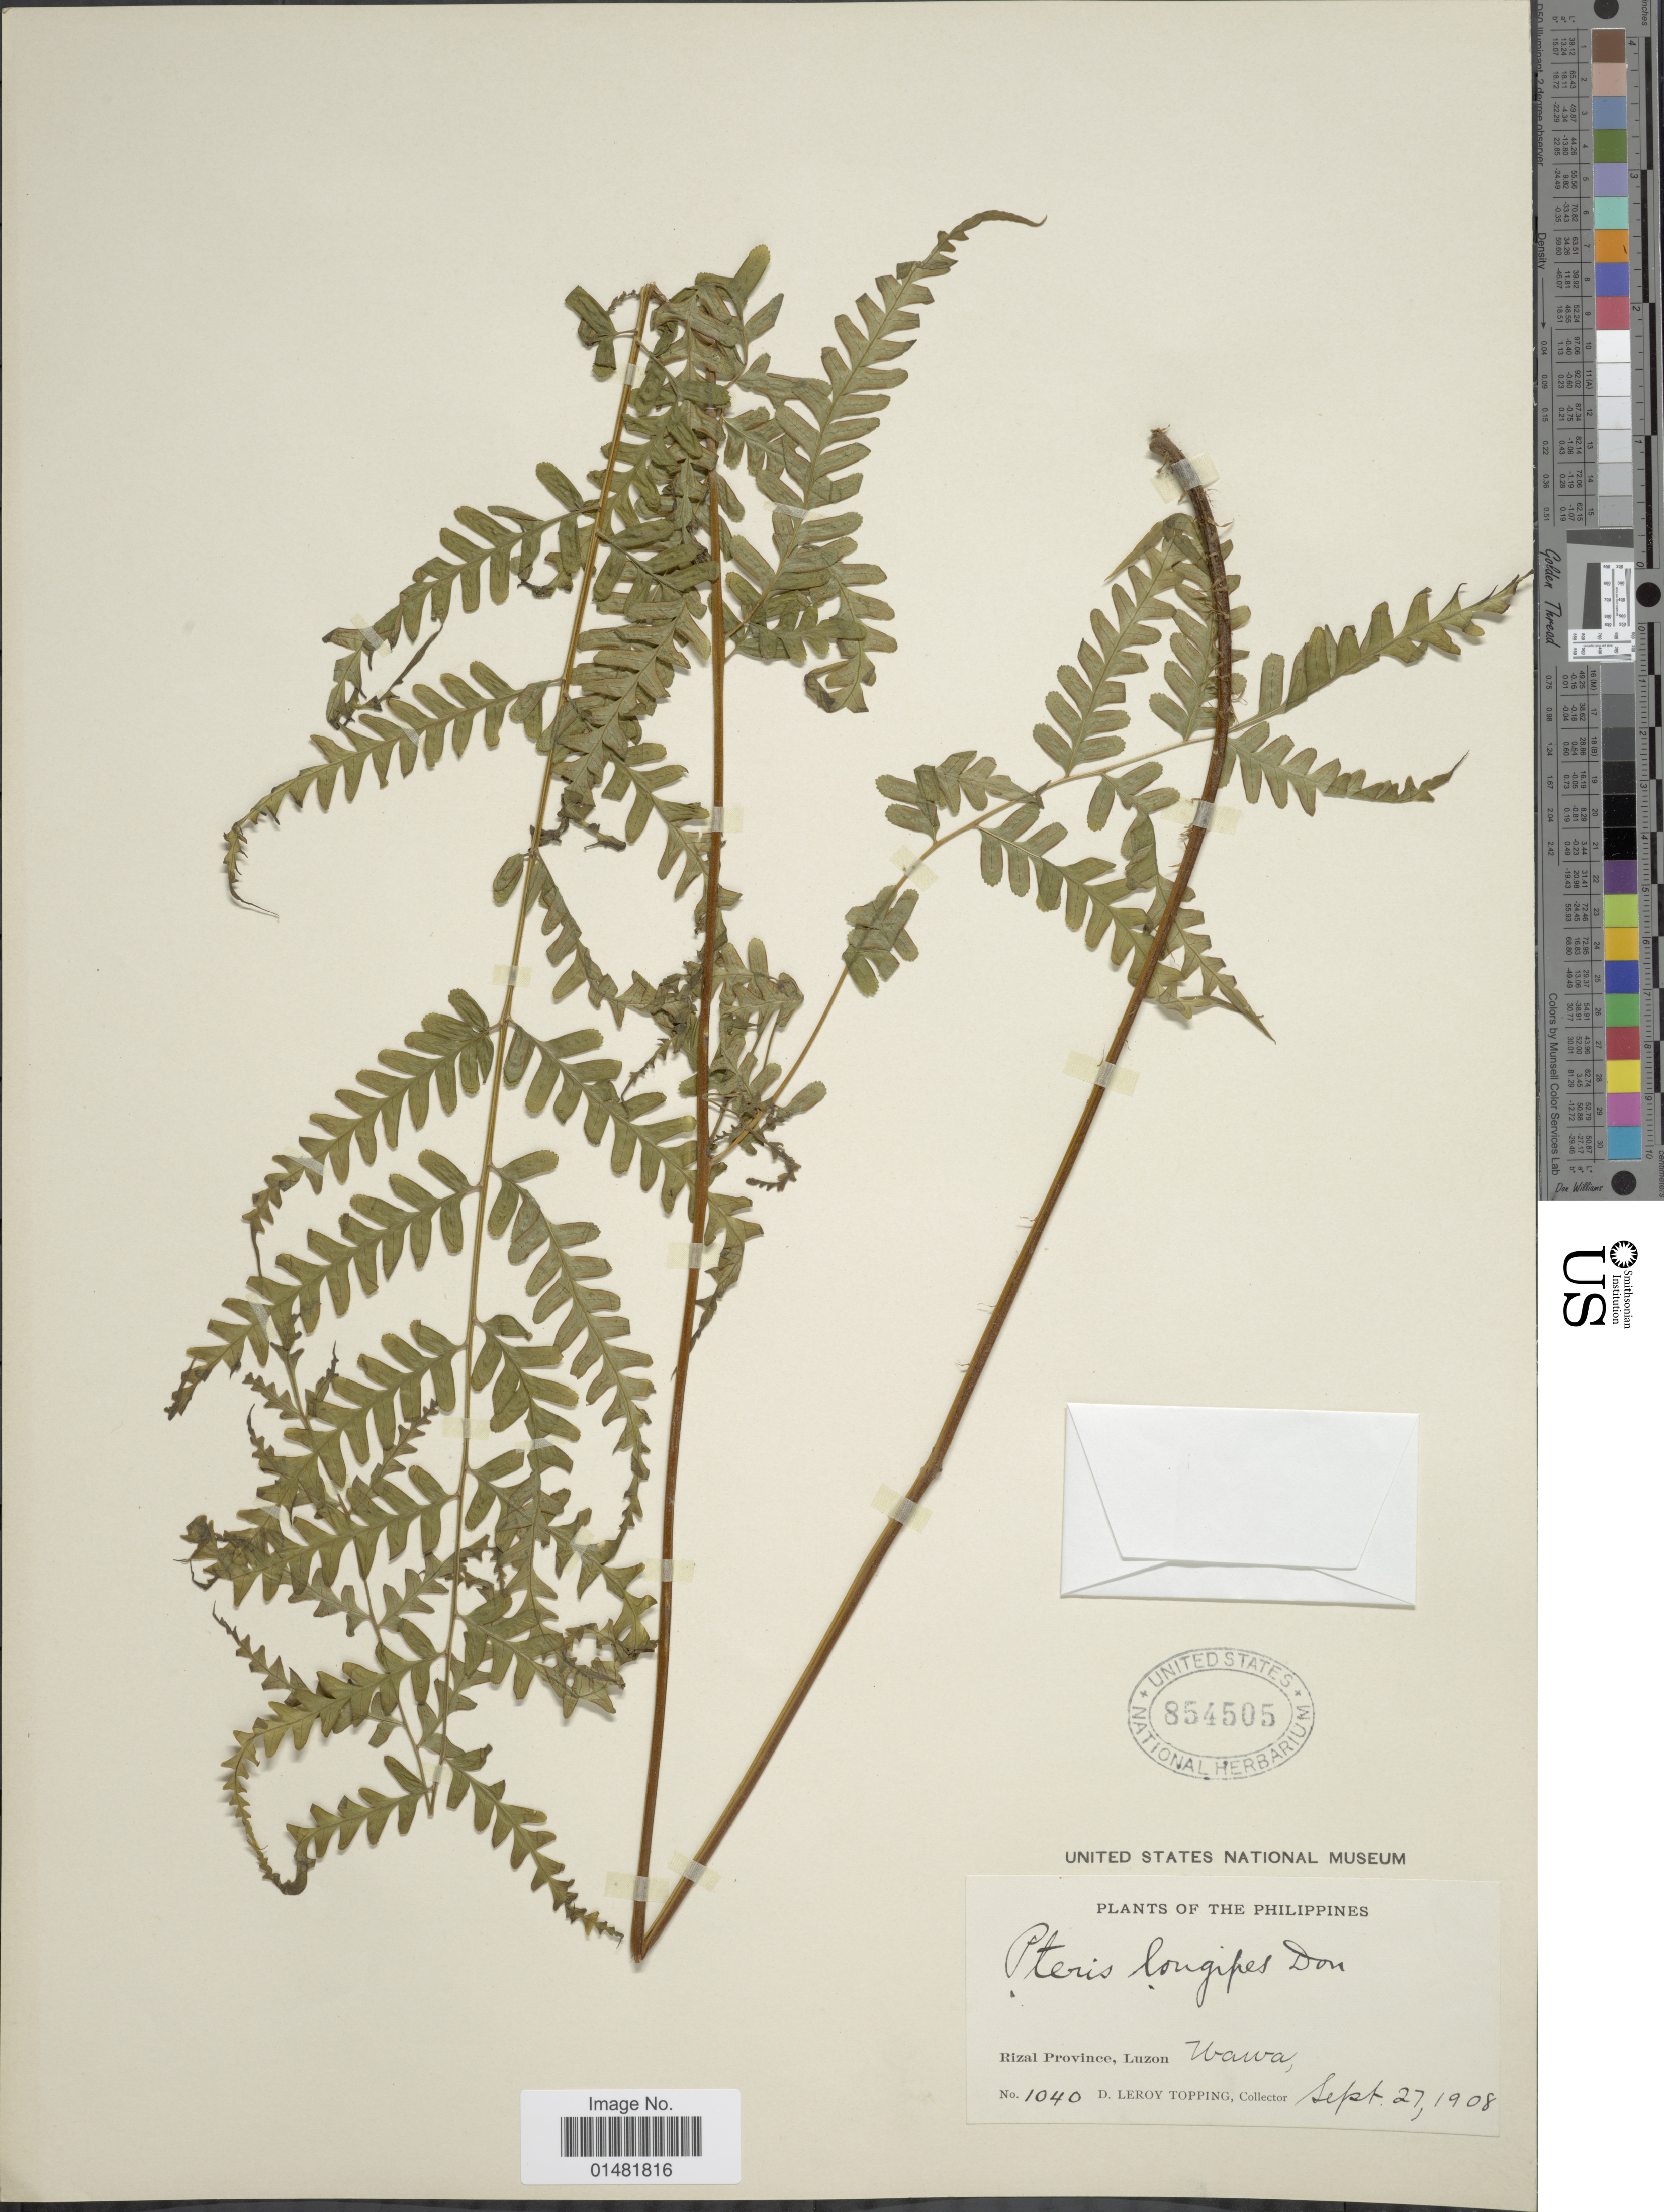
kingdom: Plantae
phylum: Tracheophyta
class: Polypodiopsida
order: Polypodiales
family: Pteridaceae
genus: Pteris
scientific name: Pteris longipes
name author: D. Don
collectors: D. L. Topping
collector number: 1040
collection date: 1908-09-27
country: Philippines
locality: Rizal Province, Luzon, Wawa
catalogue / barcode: US 854505